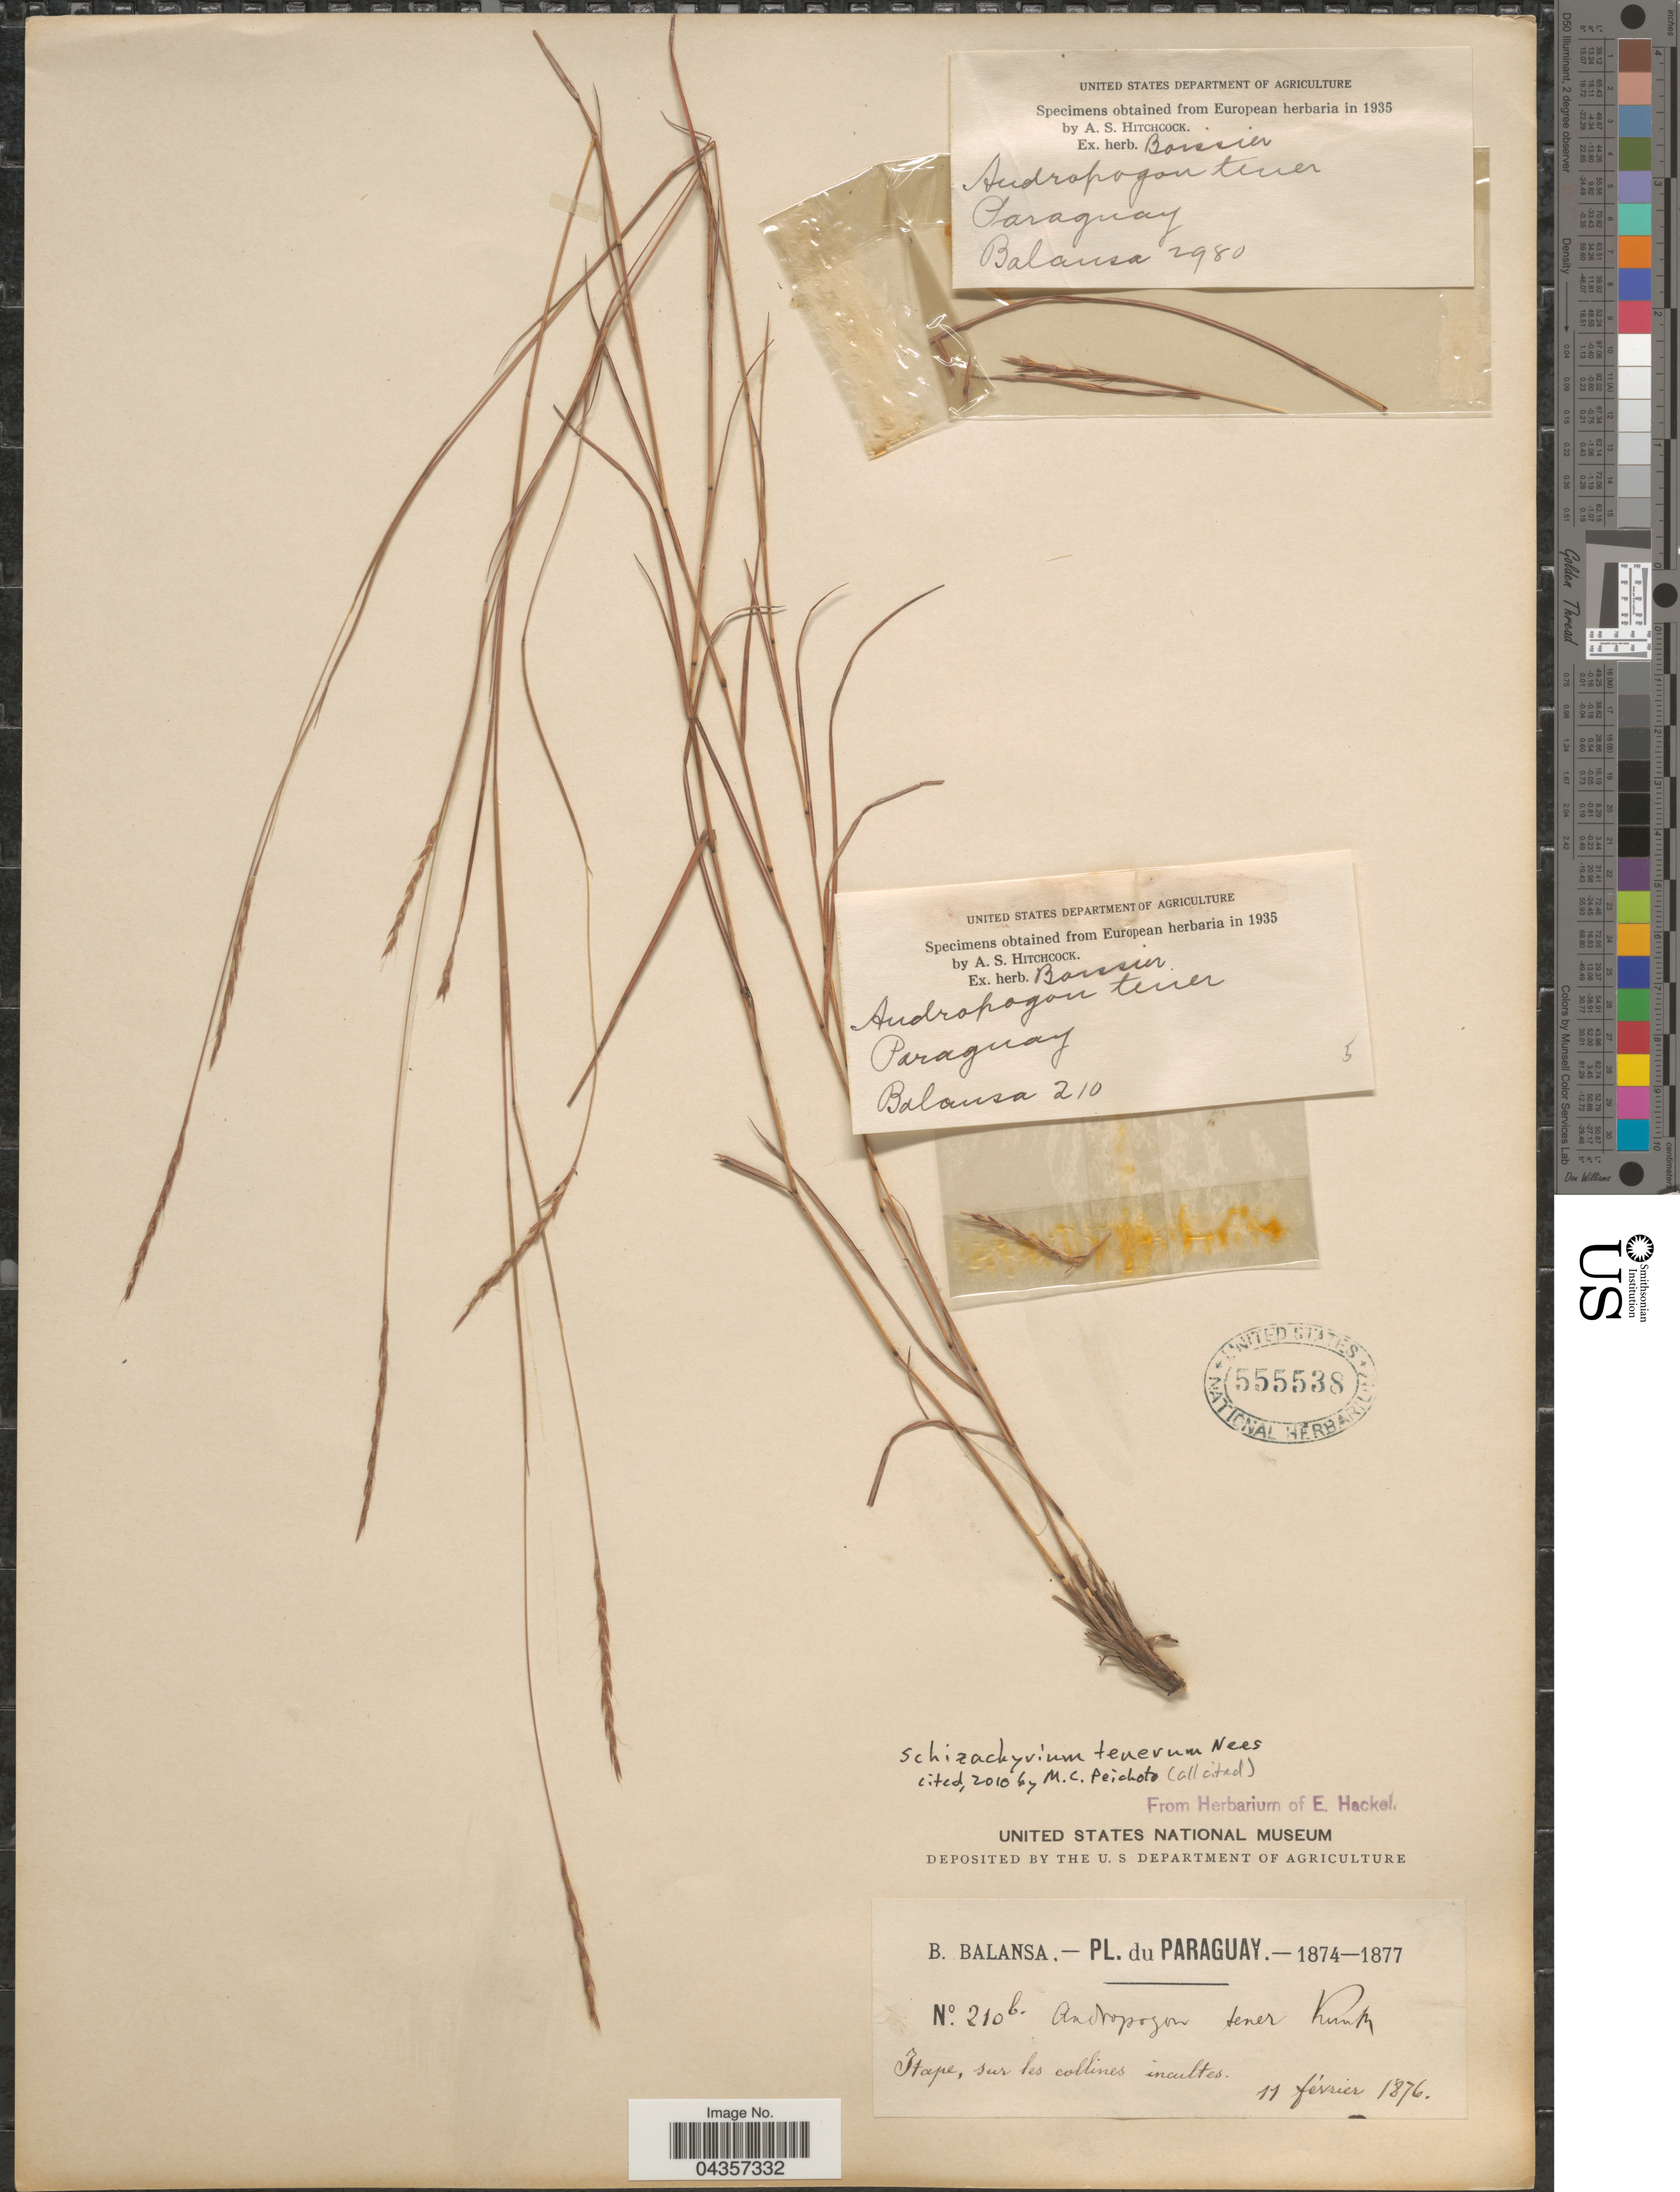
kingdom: Plantae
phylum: Tracheophyta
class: Liliopsida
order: Poales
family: Poaceae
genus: Schizachyrium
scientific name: Schizachyrium tenerum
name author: Nees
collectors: -. Balansa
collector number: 210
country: Paraguay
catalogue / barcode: US 555538-2